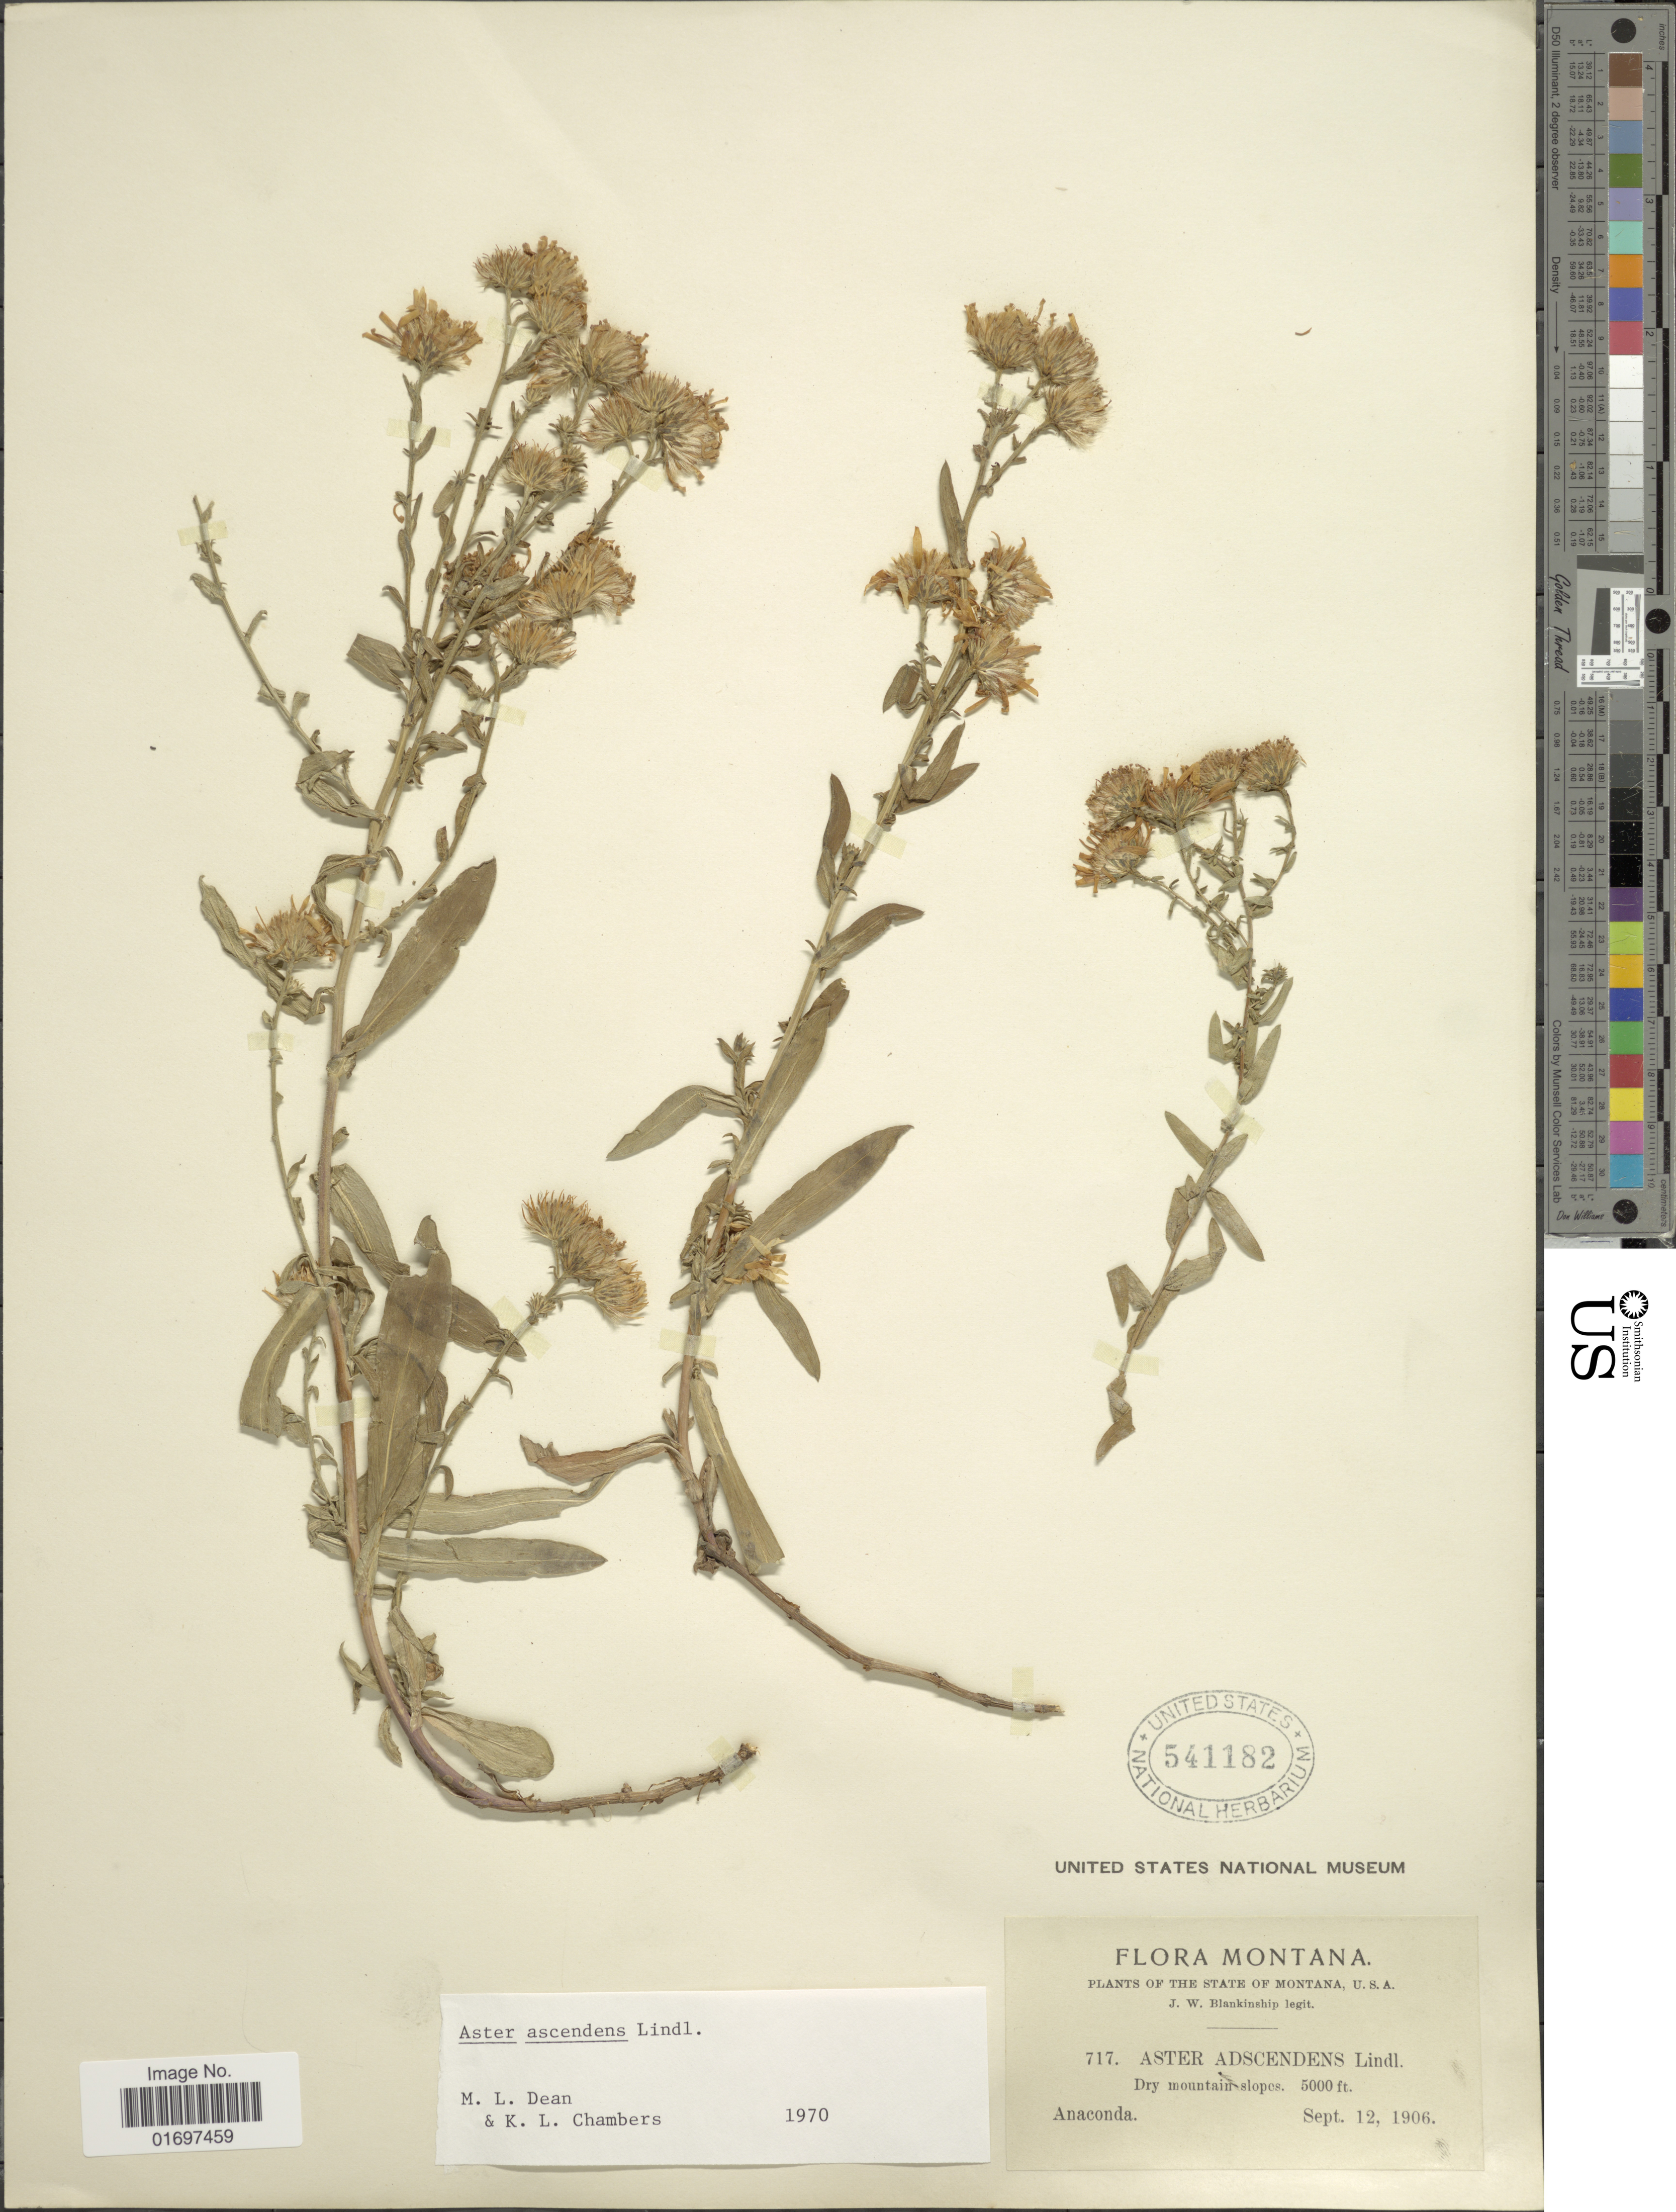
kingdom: Plantae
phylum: Tracheophyta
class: Magnoliopsida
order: Asterales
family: Asteraceae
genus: Symphyotrichum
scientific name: Symphyotrichum ascendens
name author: (Lindl.) G.L. Nesom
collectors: J. W. Blankinship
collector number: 717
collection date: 1906-09-12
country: United States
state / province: Montana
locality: Montana. State of Montana, U.S.A. Dry mountain slopes. Anaconda.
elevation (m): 1524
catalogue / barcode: US 541182